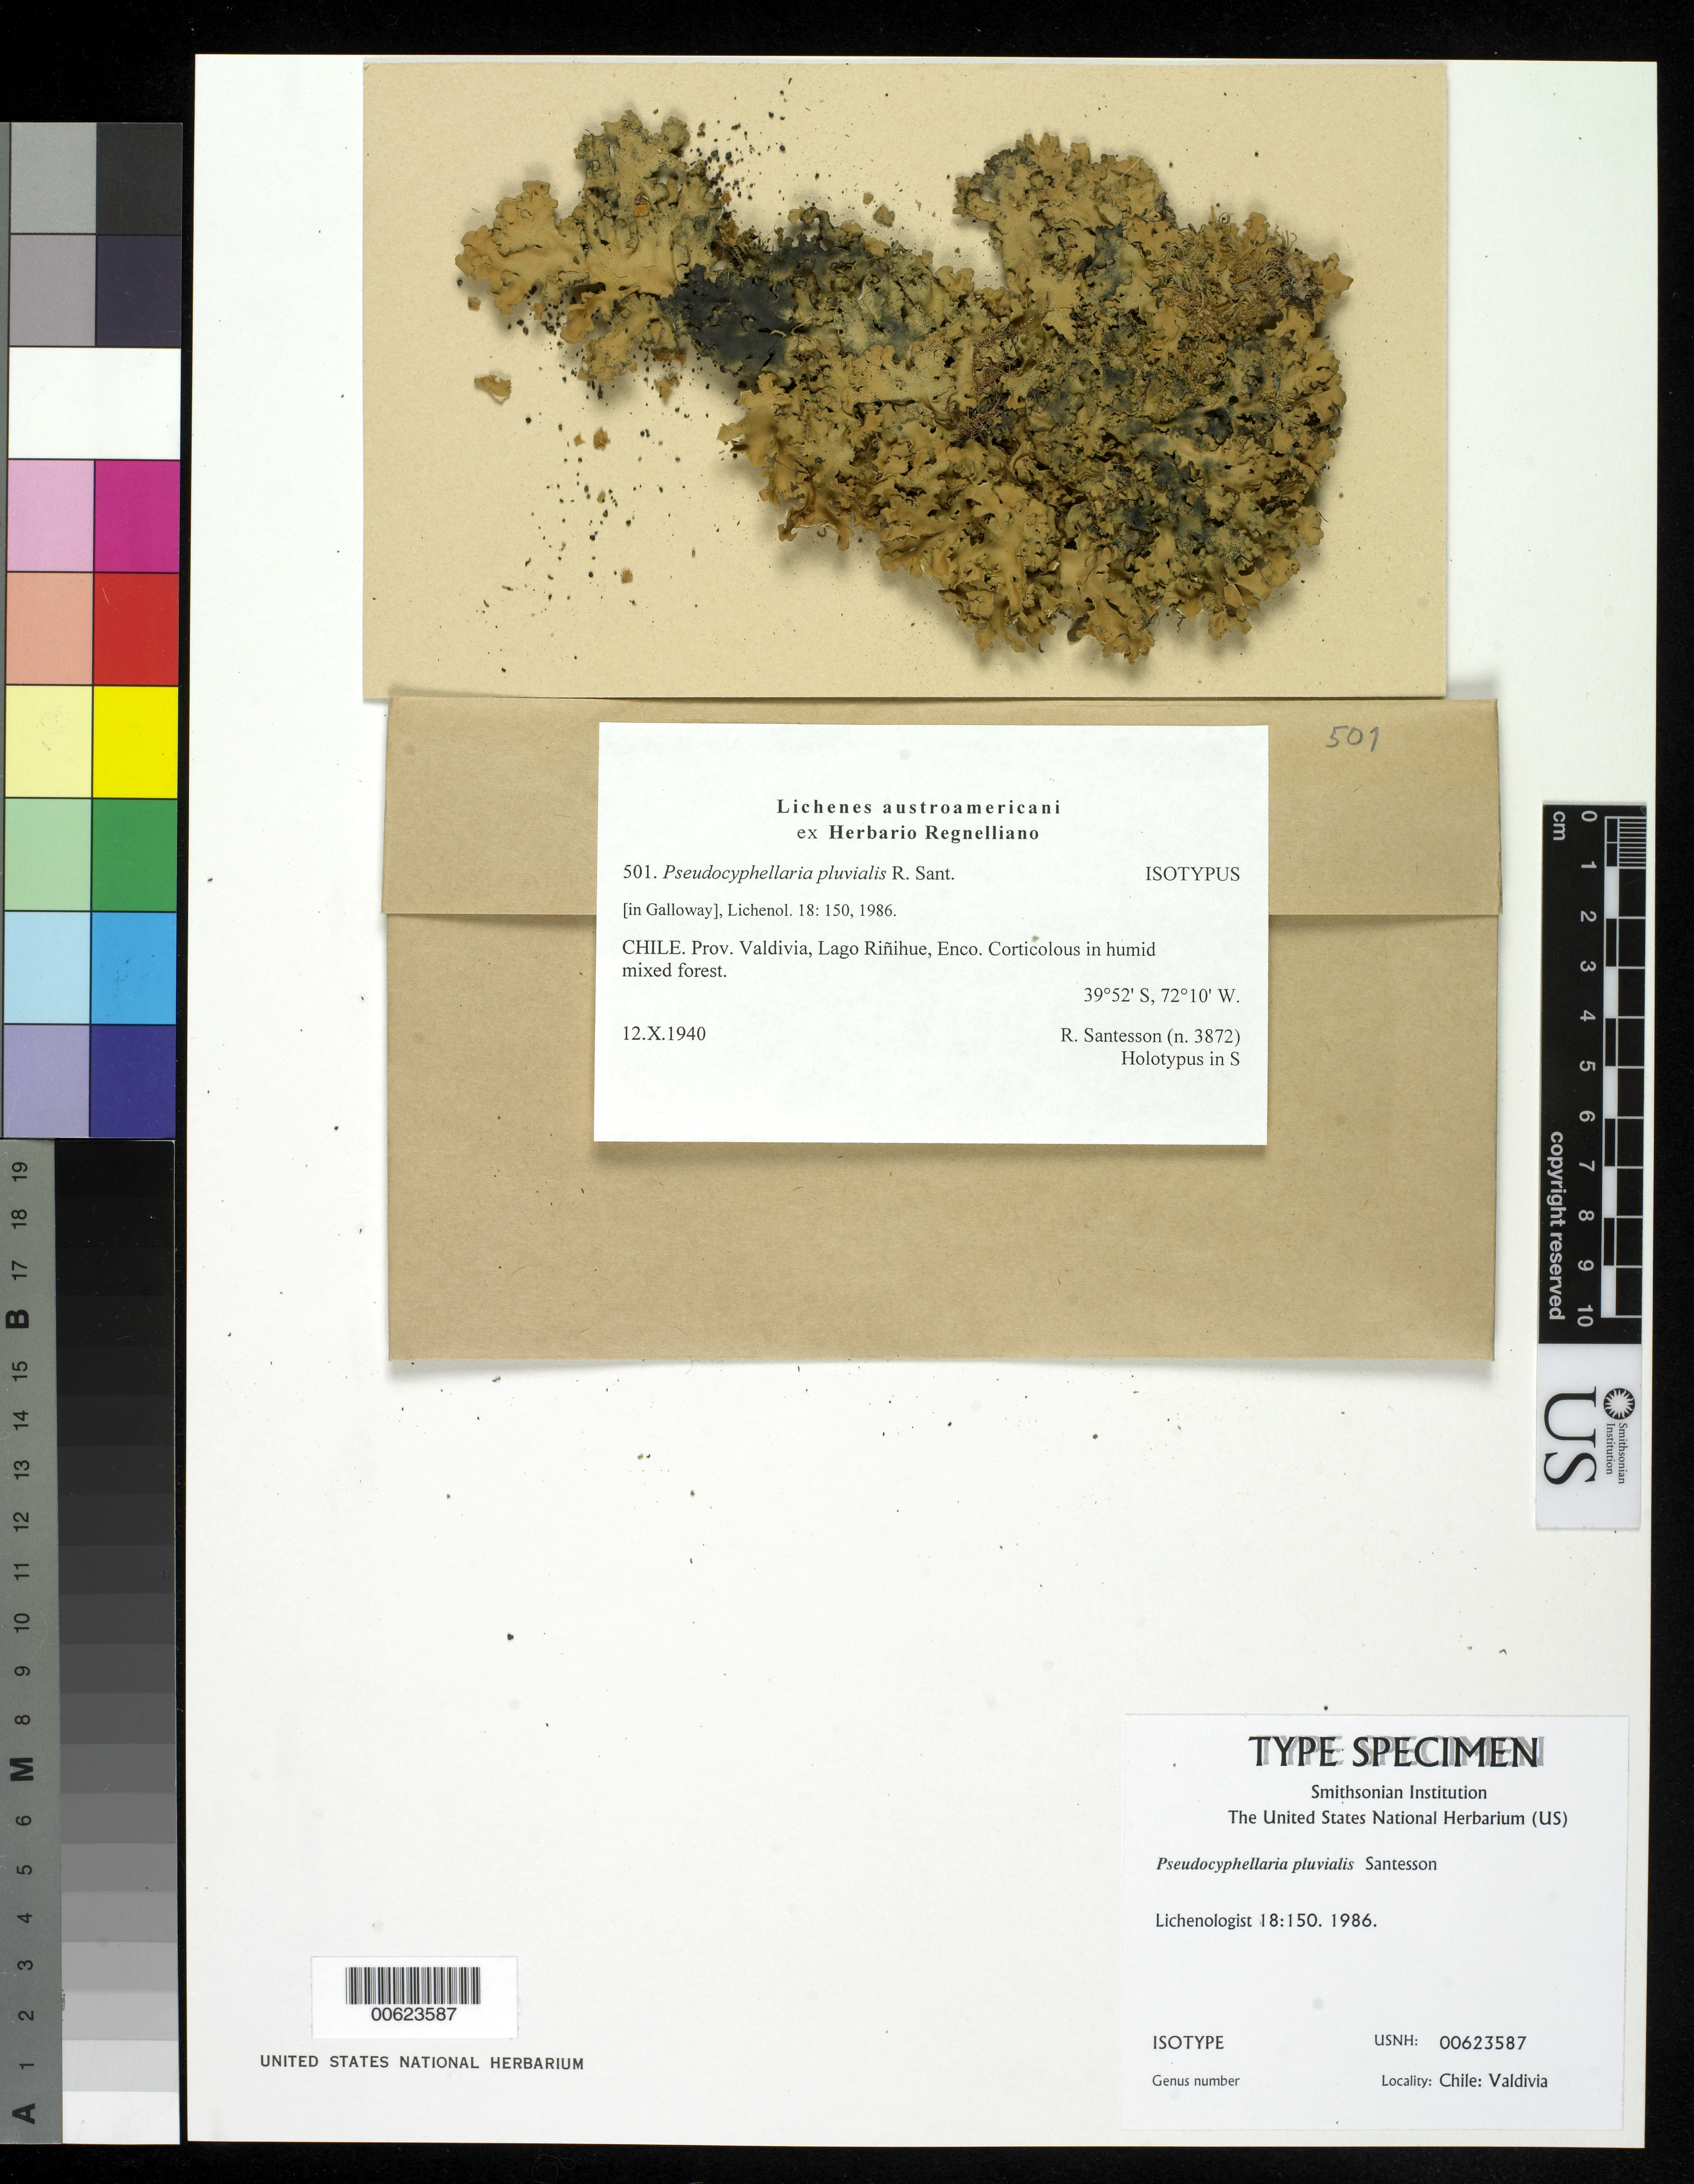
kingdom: Fungi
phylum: Ascomycota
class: Lecanoromycetes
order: Peltigerales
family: Lobariaceae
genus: Pseudocyphellaria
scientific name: Pseudocyphellaria pluvialis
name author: R. Sant.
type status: Isotype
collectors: R. Santesson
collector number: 3872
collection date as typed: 12 Oct 1940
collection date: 1940-10-12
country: Chile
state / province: Los Ríos (XIV)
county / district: Valdivia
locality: Lago Rinihue, Enco.